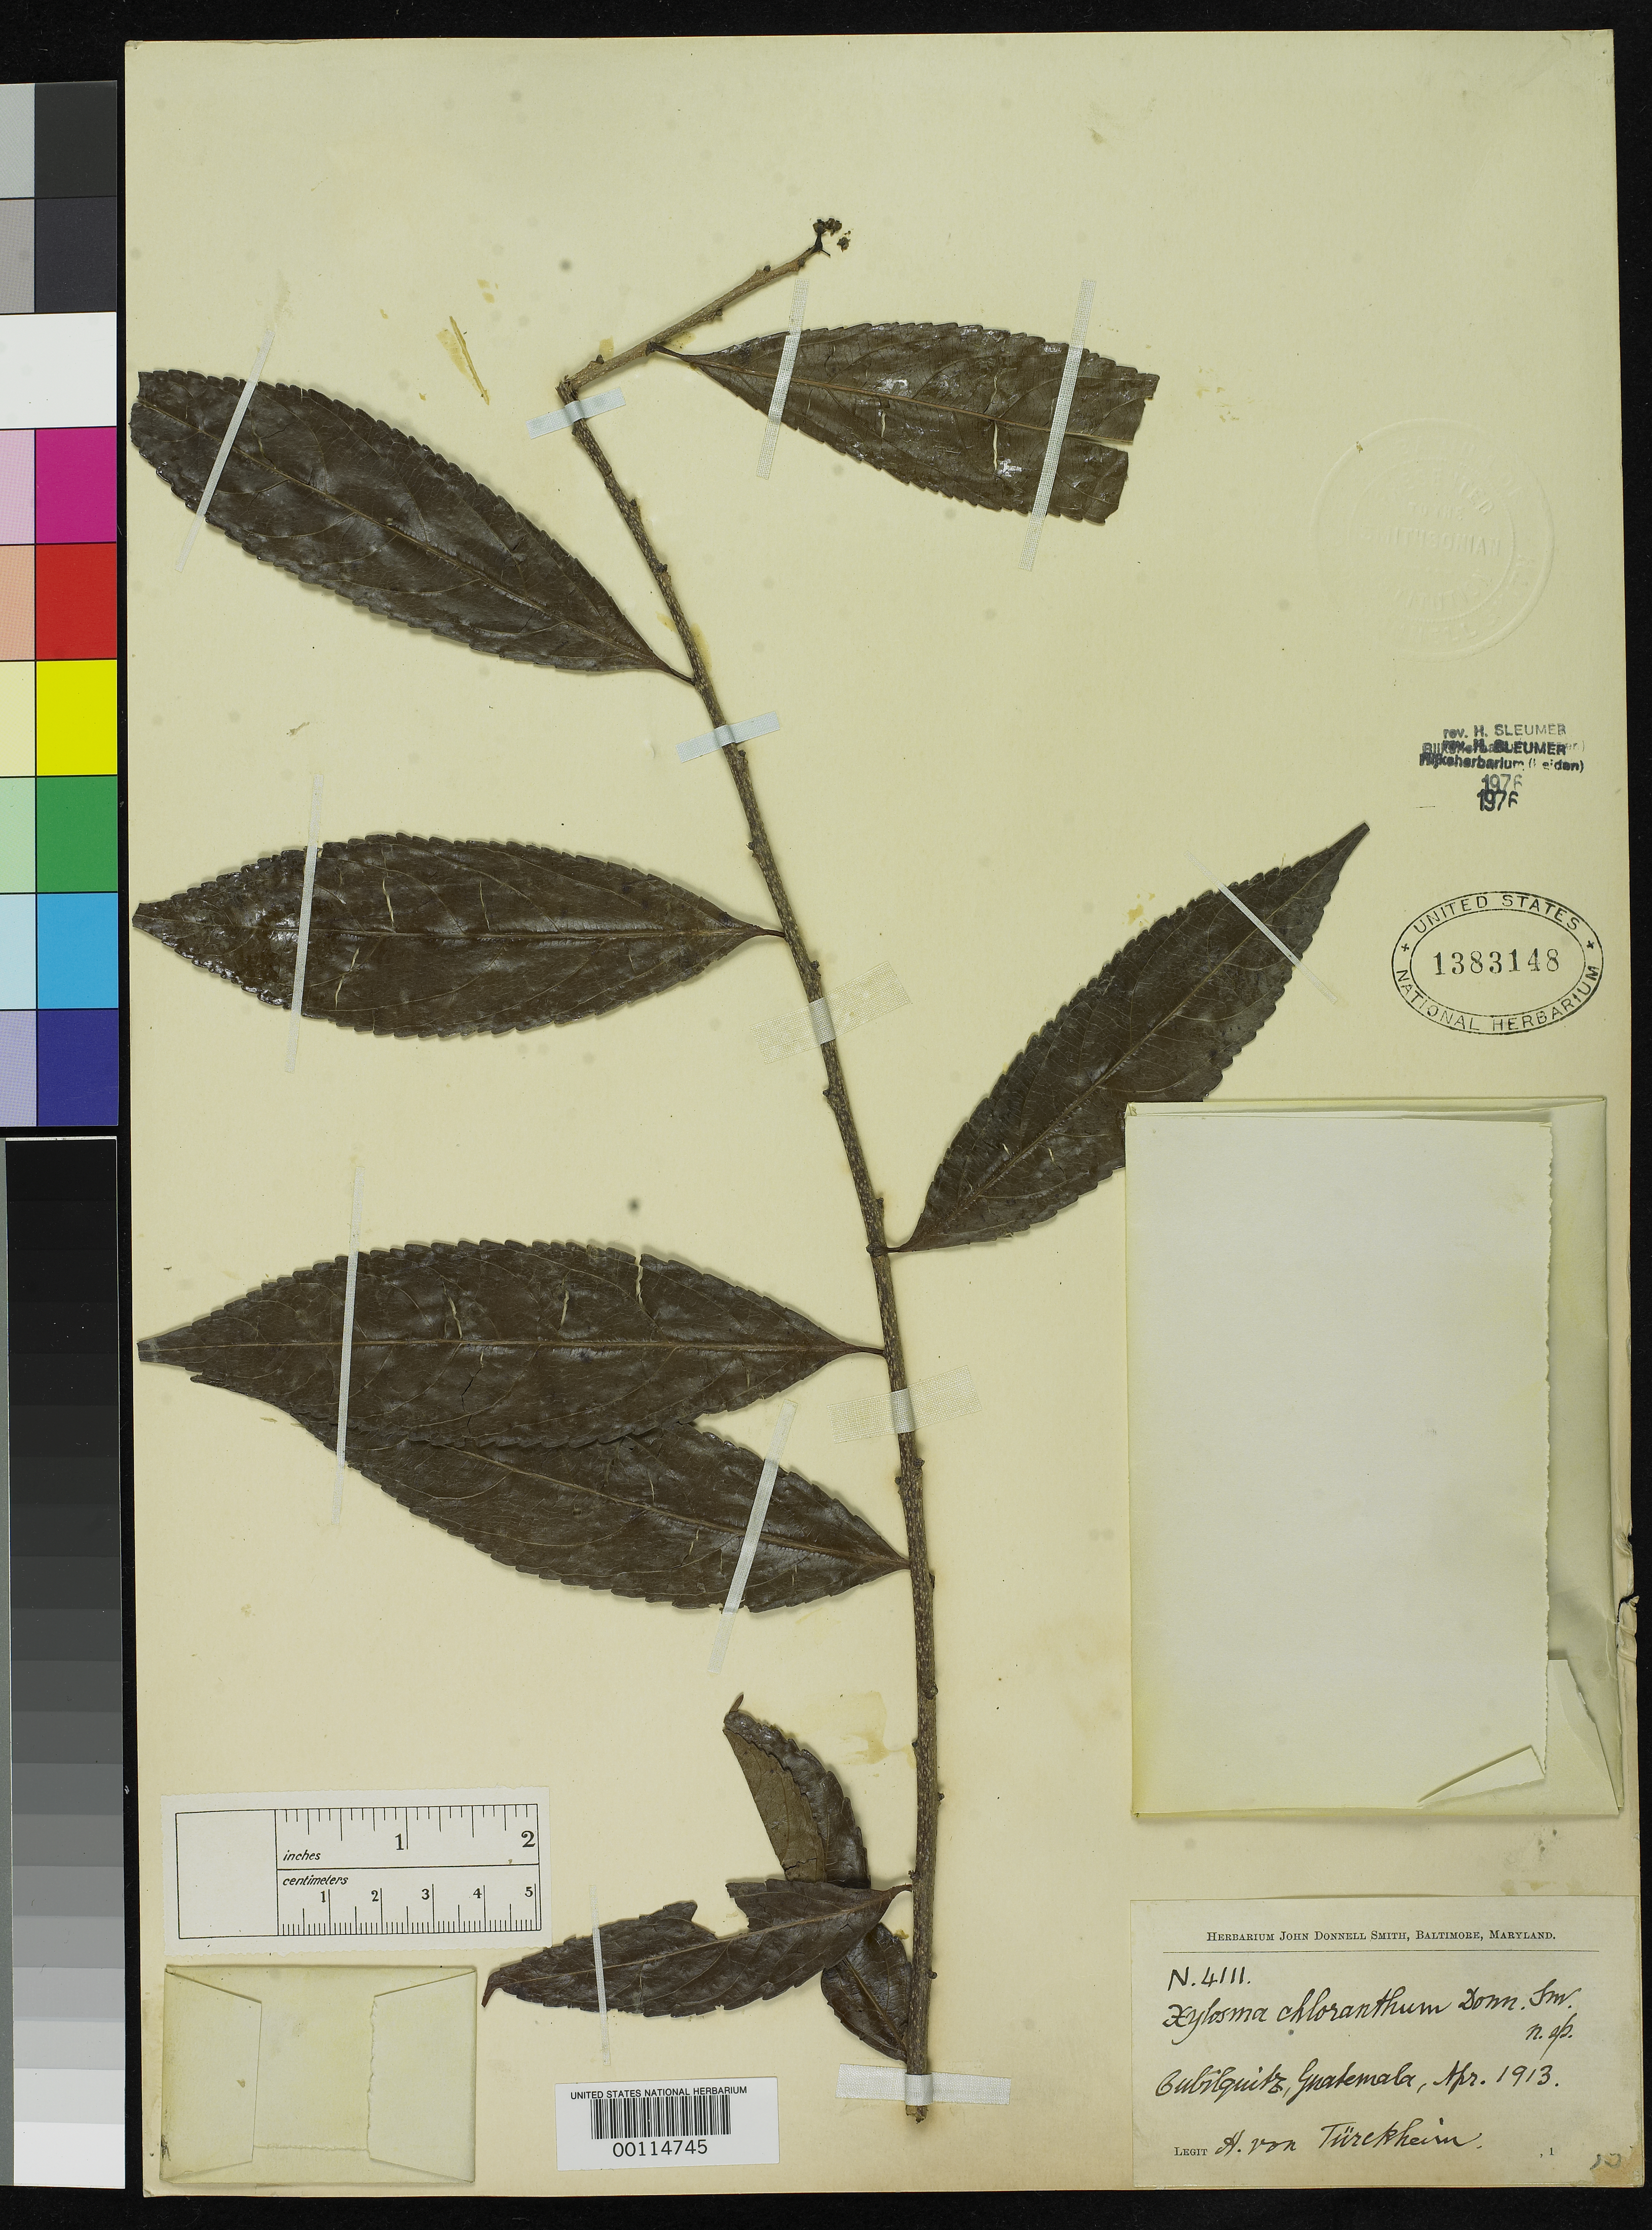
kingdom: Plantae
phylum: Tracheophyta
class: Magnoliopsida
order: Malpighiales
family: Salicaceae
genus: Xylosma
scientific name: Xylosma chlorantha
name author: Donn. Sm.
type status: Type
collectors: H. von Türckheim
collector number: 4111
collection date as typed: Apr 1913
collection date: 1913-04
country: Guatemala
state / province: Alta Verapaz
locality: Cubilquitz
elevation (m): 350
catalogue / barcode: US 1383148